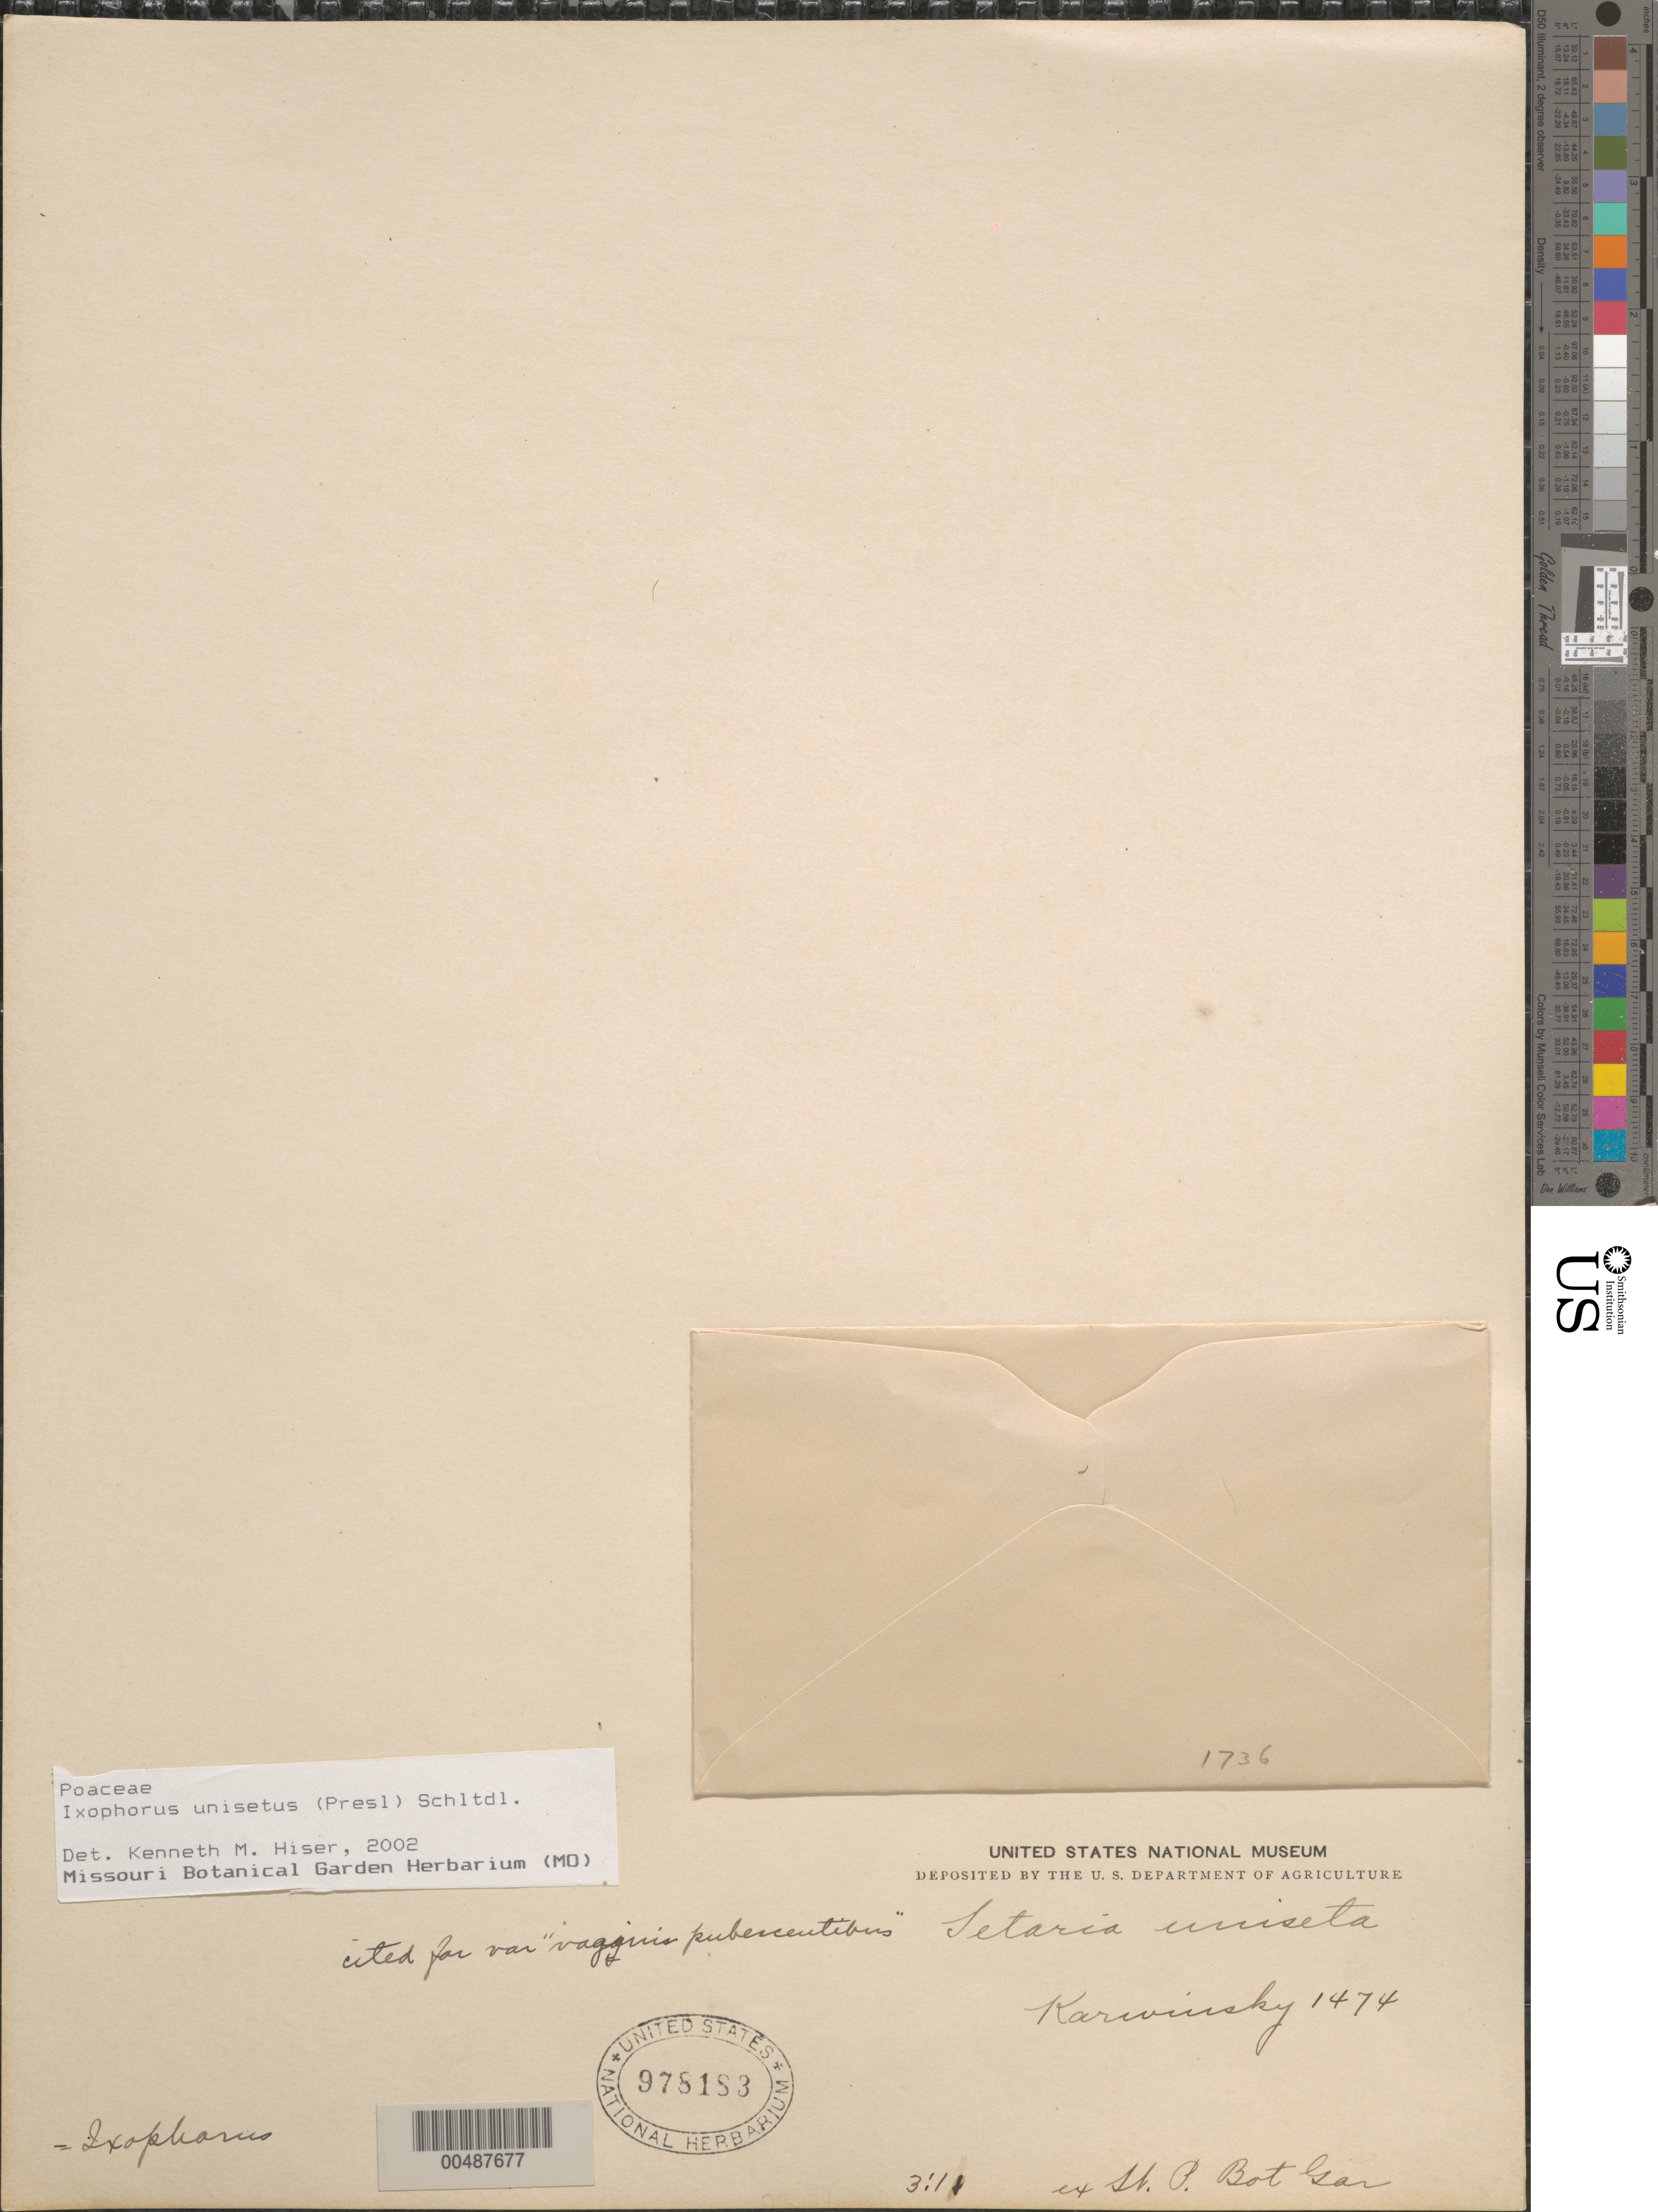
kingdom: Plantae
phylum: Tracheophyta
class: Liliopsida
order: Poales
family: Poaceae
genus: Ixophorus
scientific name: Ixophorus unisetus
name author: (J. Presl) Schltdl.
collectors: W. F. Karwinski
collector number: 1474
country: Mexico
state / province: Durango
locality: San Ramon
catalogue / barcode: US 978183